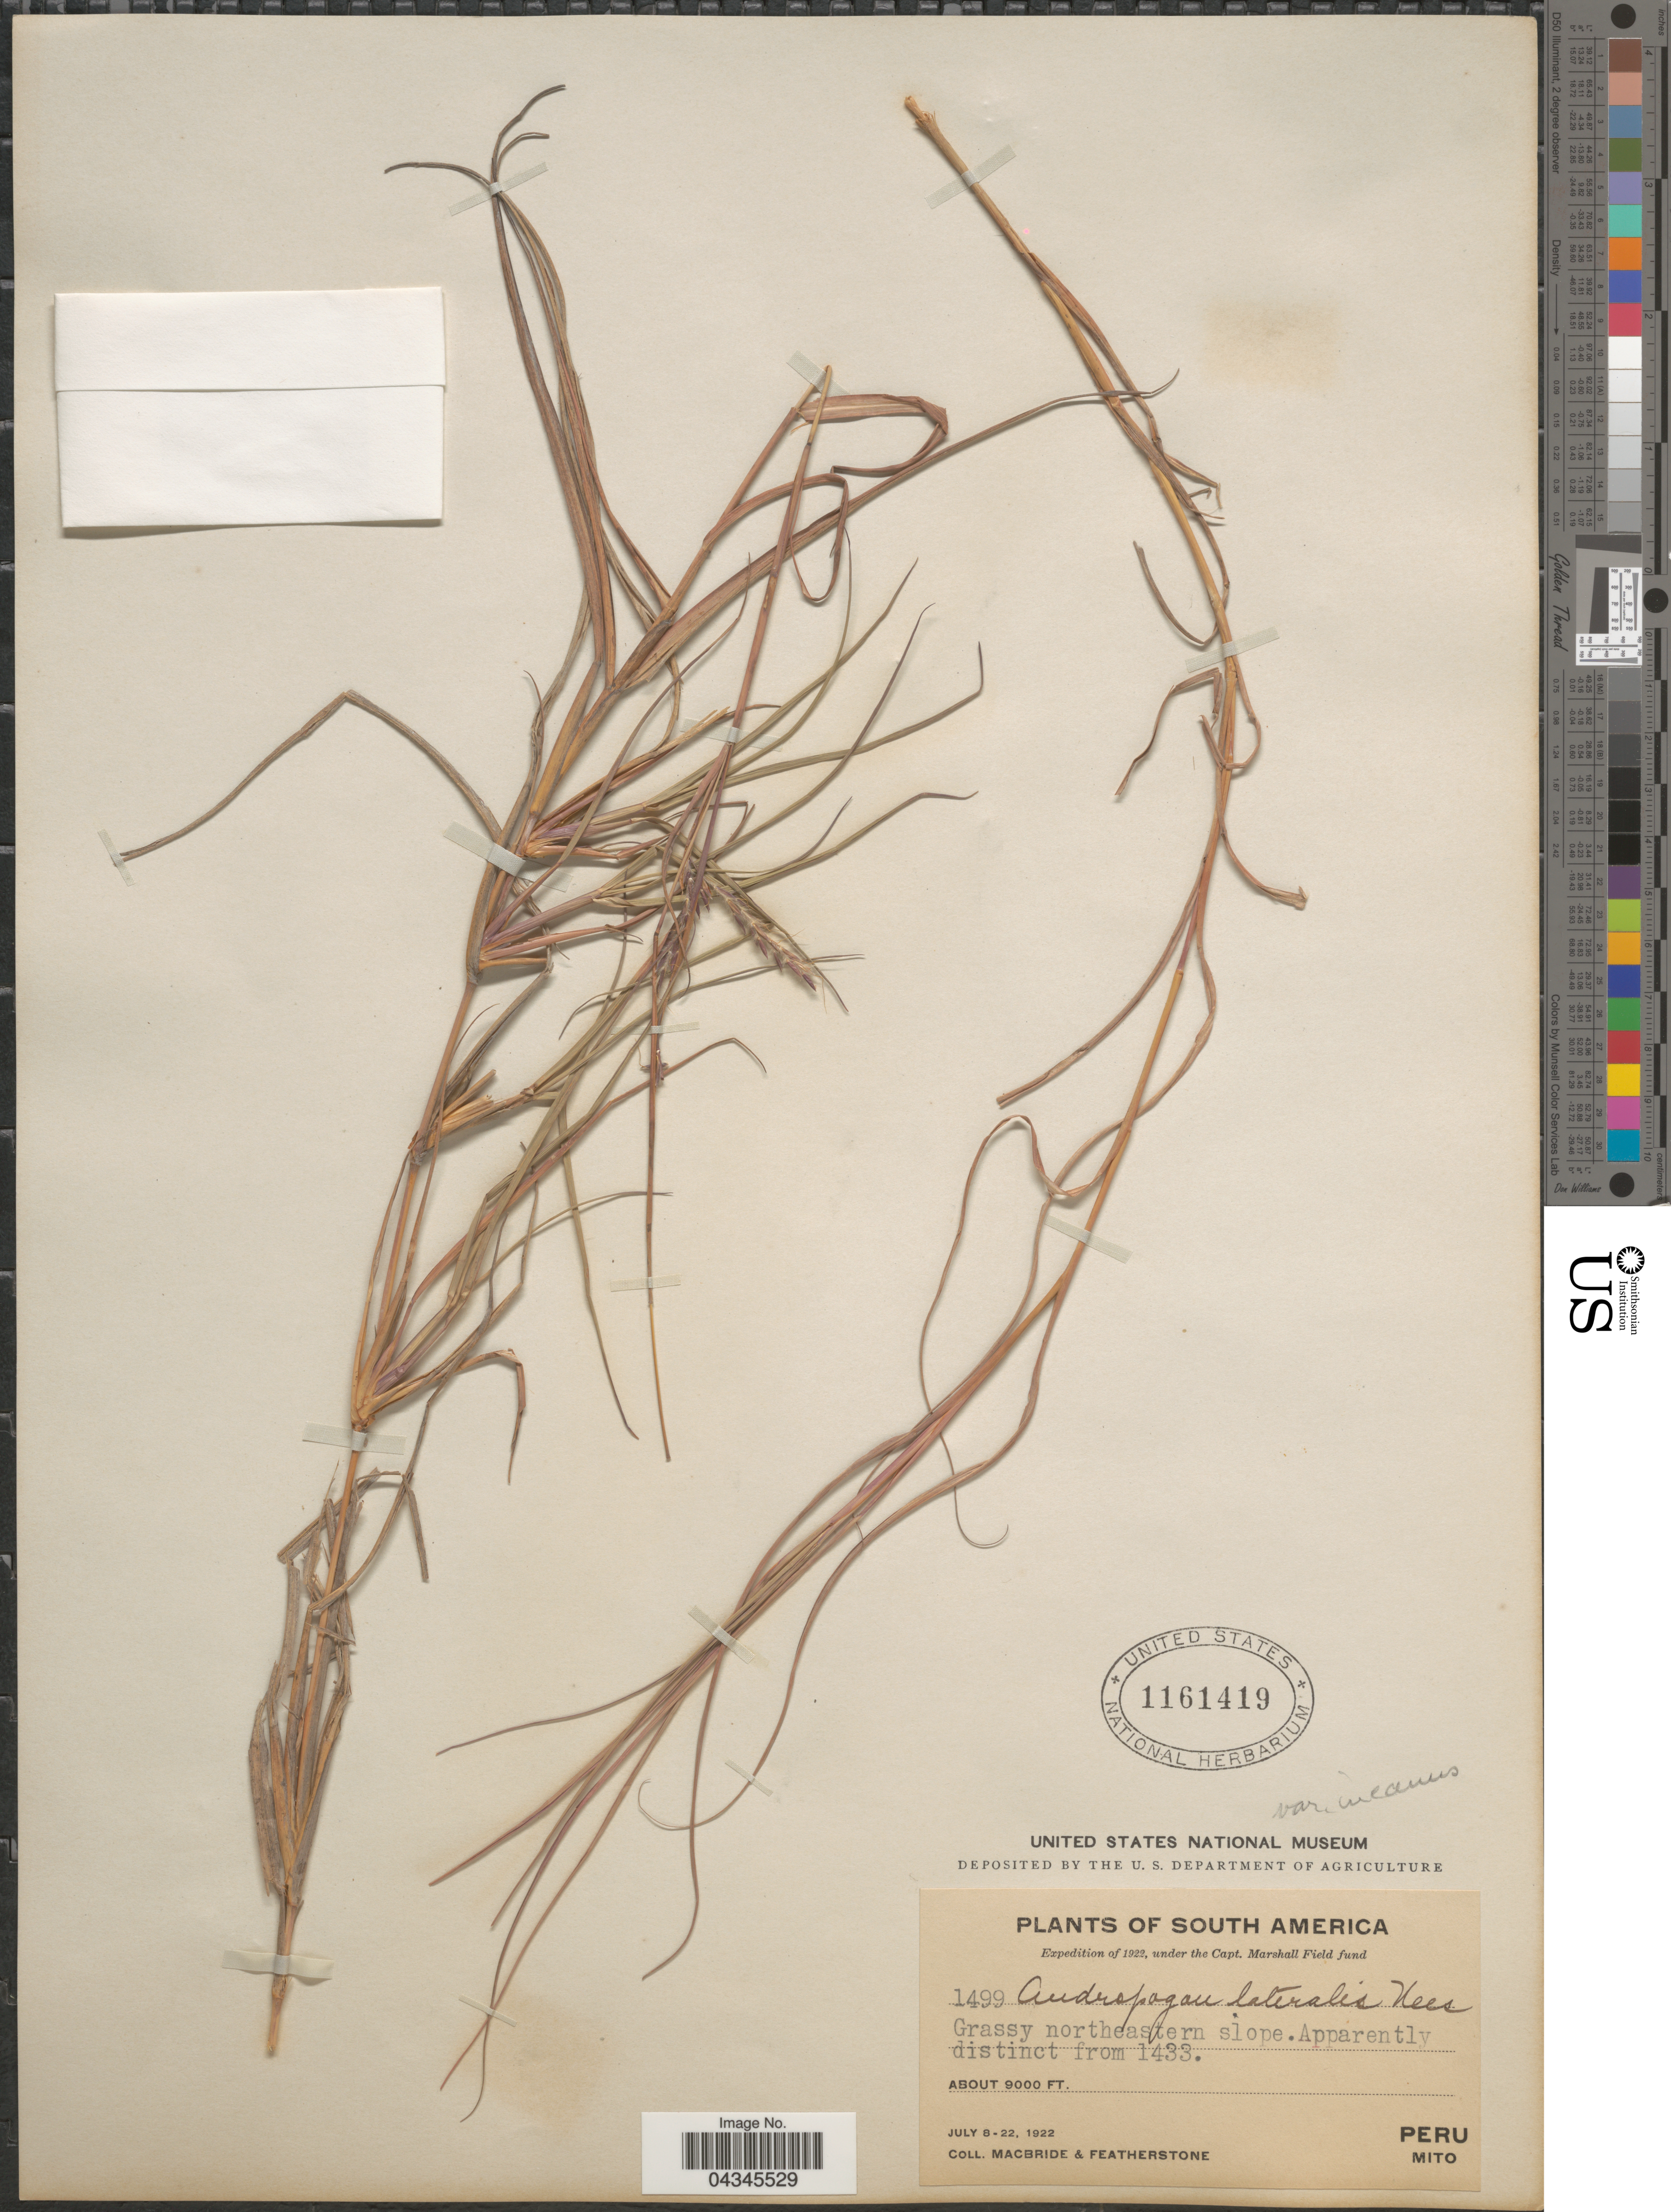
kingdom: Plantae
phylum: Tracheophyta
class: Liliopsida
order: Poales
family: Poaceae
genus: Andropogon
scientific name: Andropogon lateralis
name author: Nees in Mart.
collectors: Macbride, -- & -. Featherstone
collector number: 1499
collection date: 1922-07-08/1922-07-22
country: Peru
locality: Expedition of 1922. Grassy northeastern slope. Mito.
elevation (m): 2743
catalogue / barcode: US 1161419